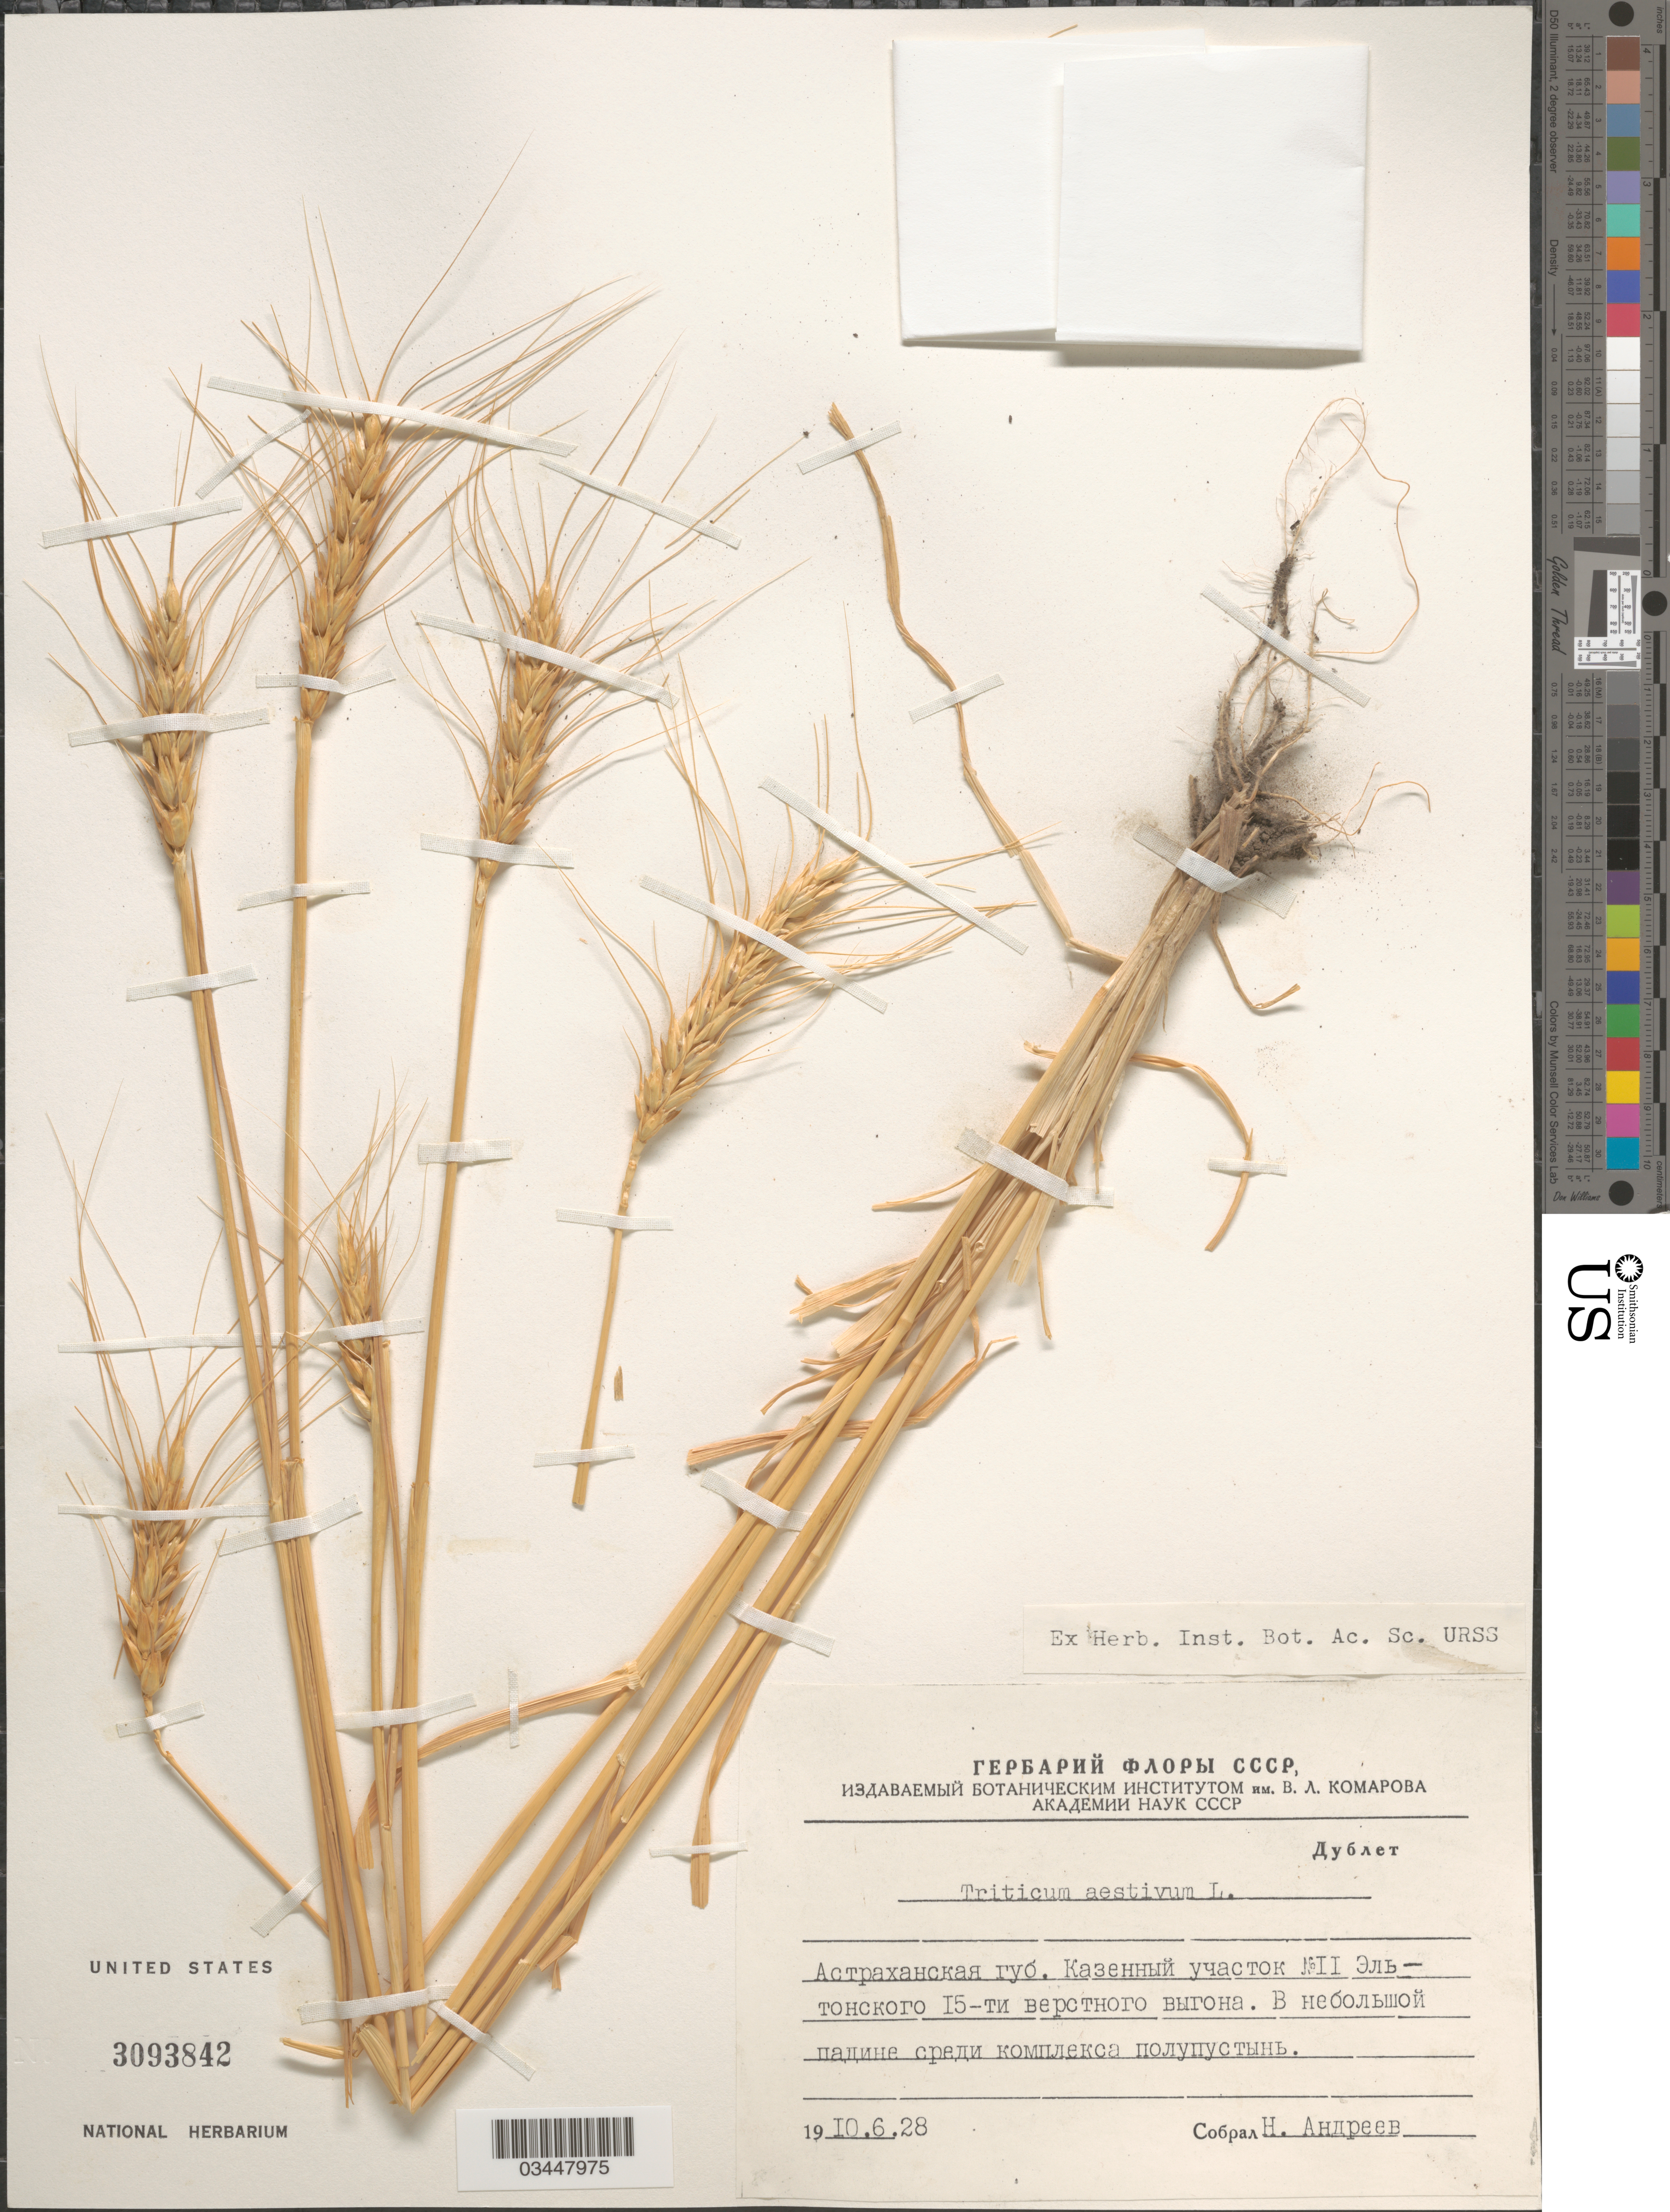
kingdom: Plantae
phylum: Tracheophyta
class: Liliopsida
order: Poales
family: Poaceae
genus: Triticum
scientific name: Triticum aestivum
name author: L.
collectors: N. Andreev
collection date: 1910-06-28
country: Russian Federation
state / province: Volgograd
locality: Eltonskiy Nature Park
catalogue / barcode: US 3093842